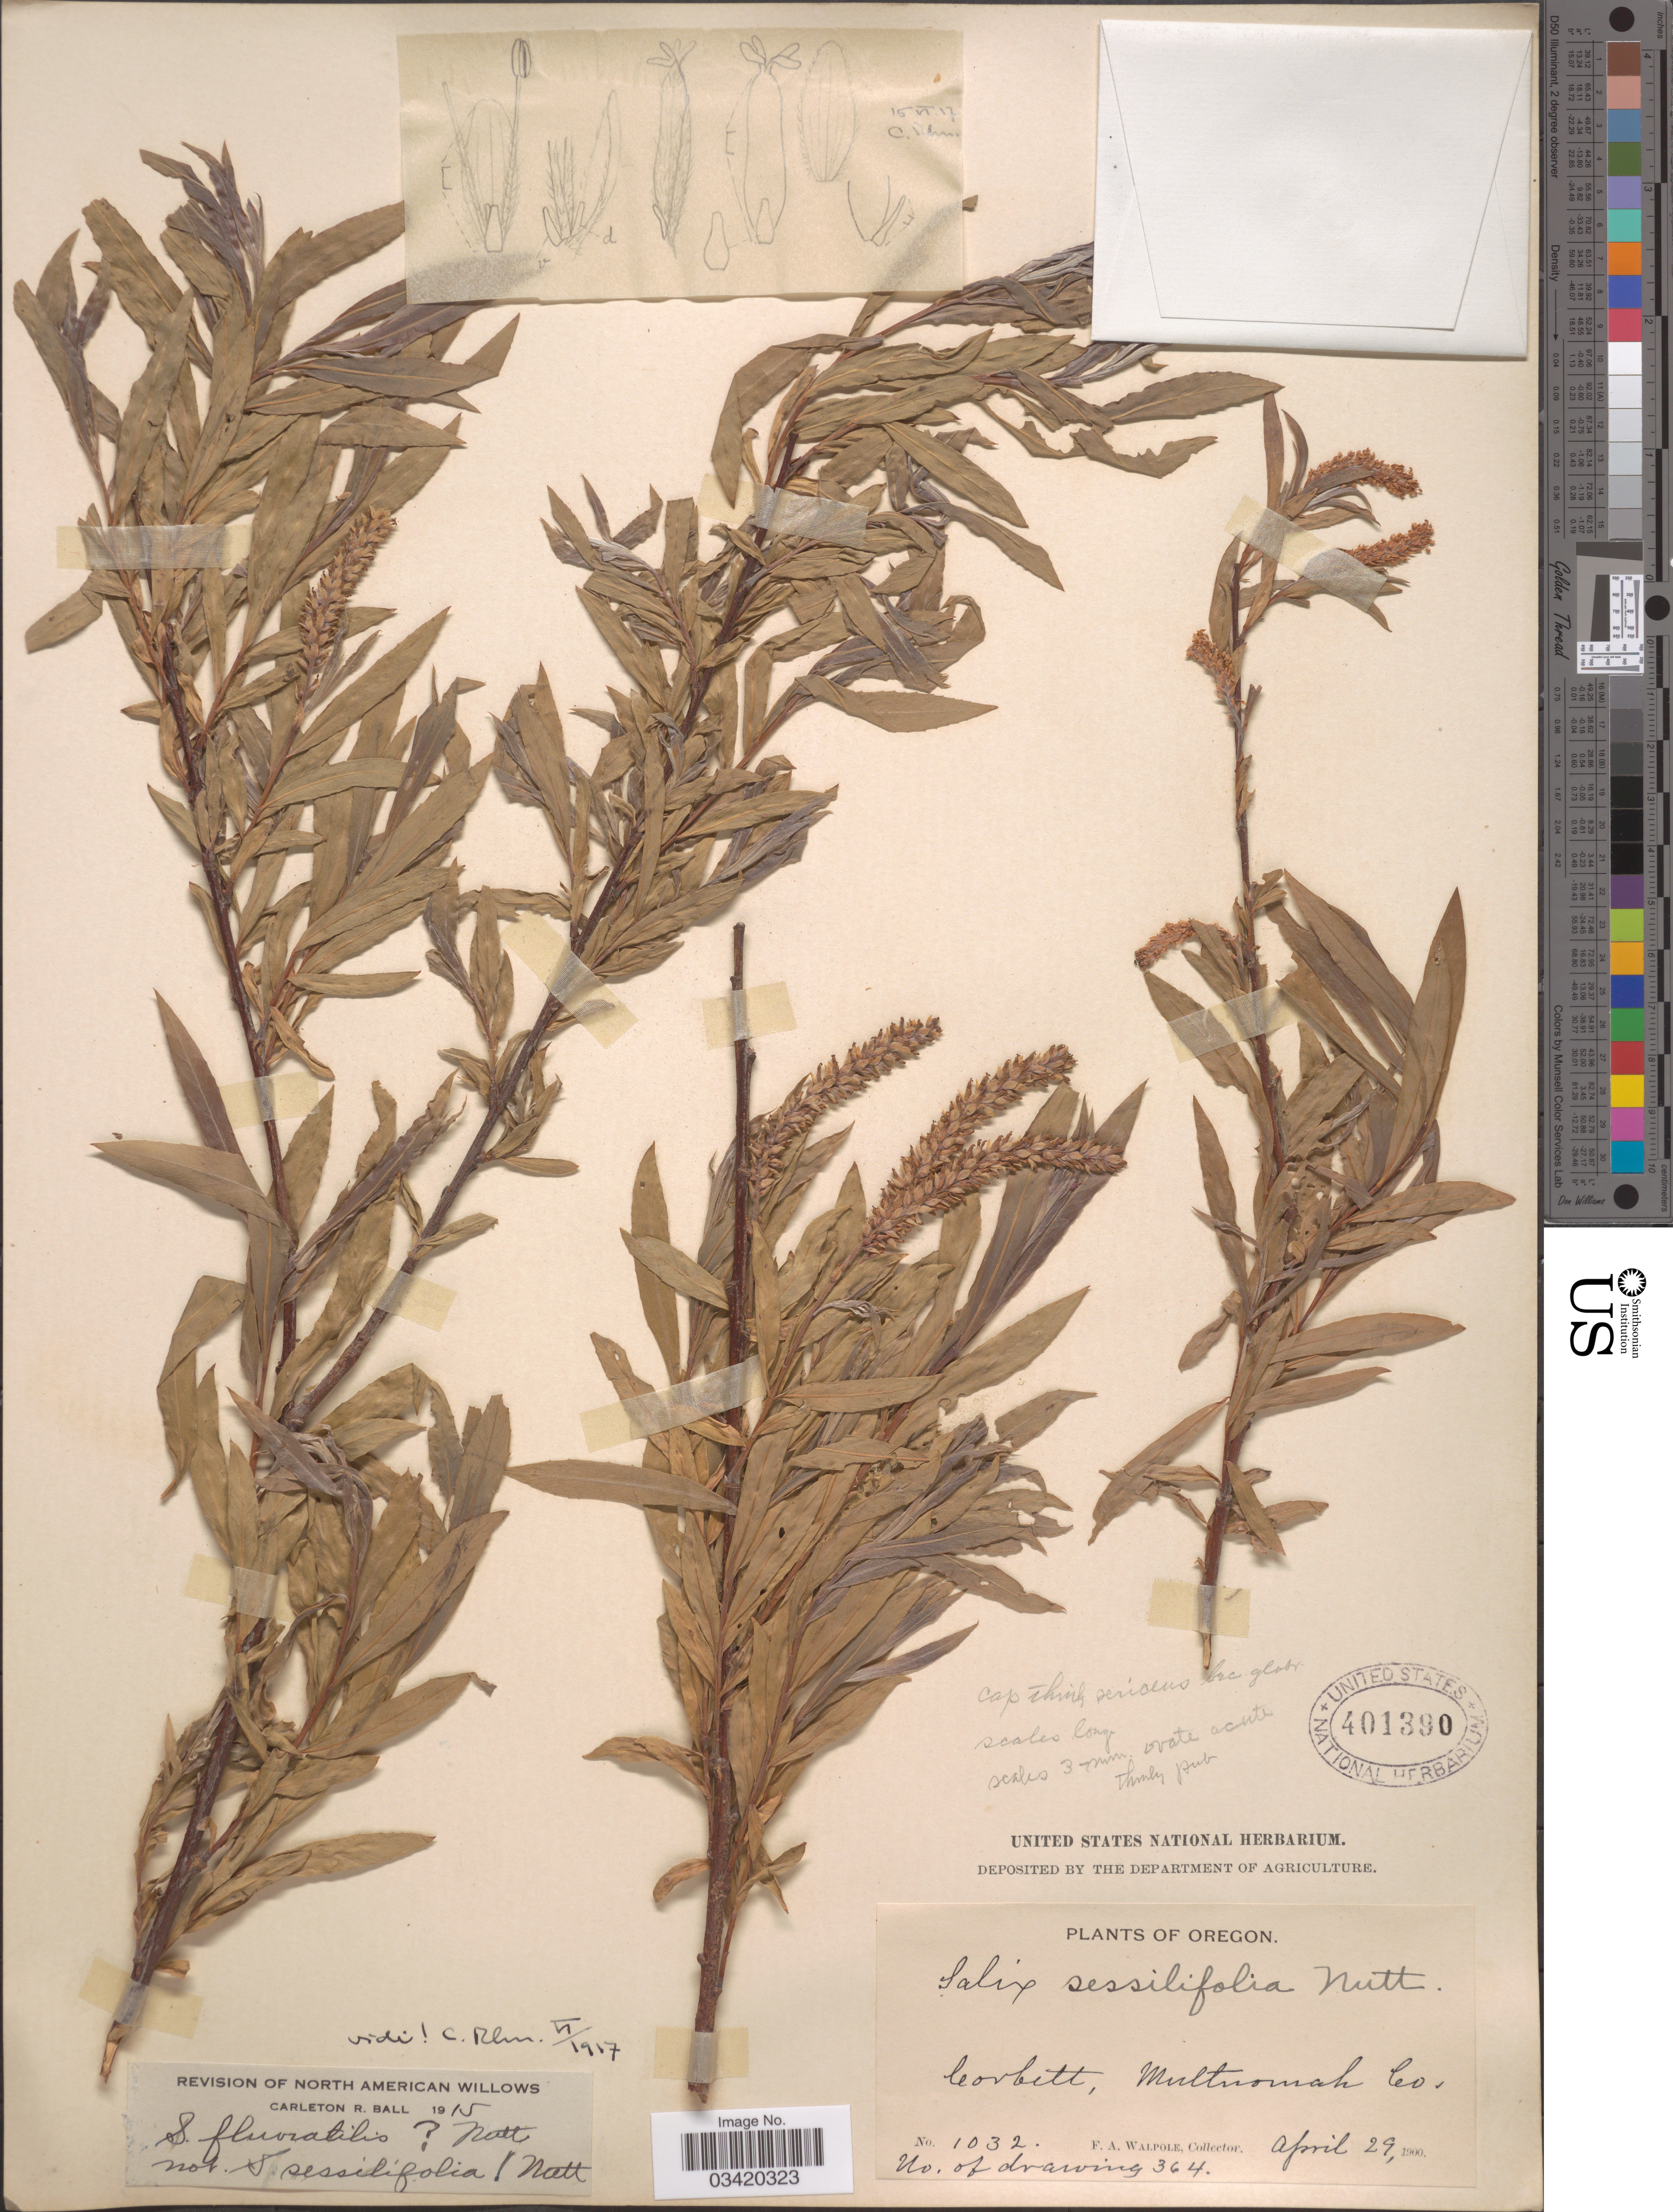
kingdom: Plantae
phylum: Tracheophyta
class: Magnoliopsida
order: Malpighiales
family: Salicaceae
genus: Salix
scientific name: Salix fluviatilis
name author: Nutt.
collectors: F. Walpole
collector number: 1032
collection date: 1900-04-29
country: United States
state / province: Oregon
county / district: Multnomah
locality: Corbett, Multnomah Co.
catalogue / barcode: US 401390